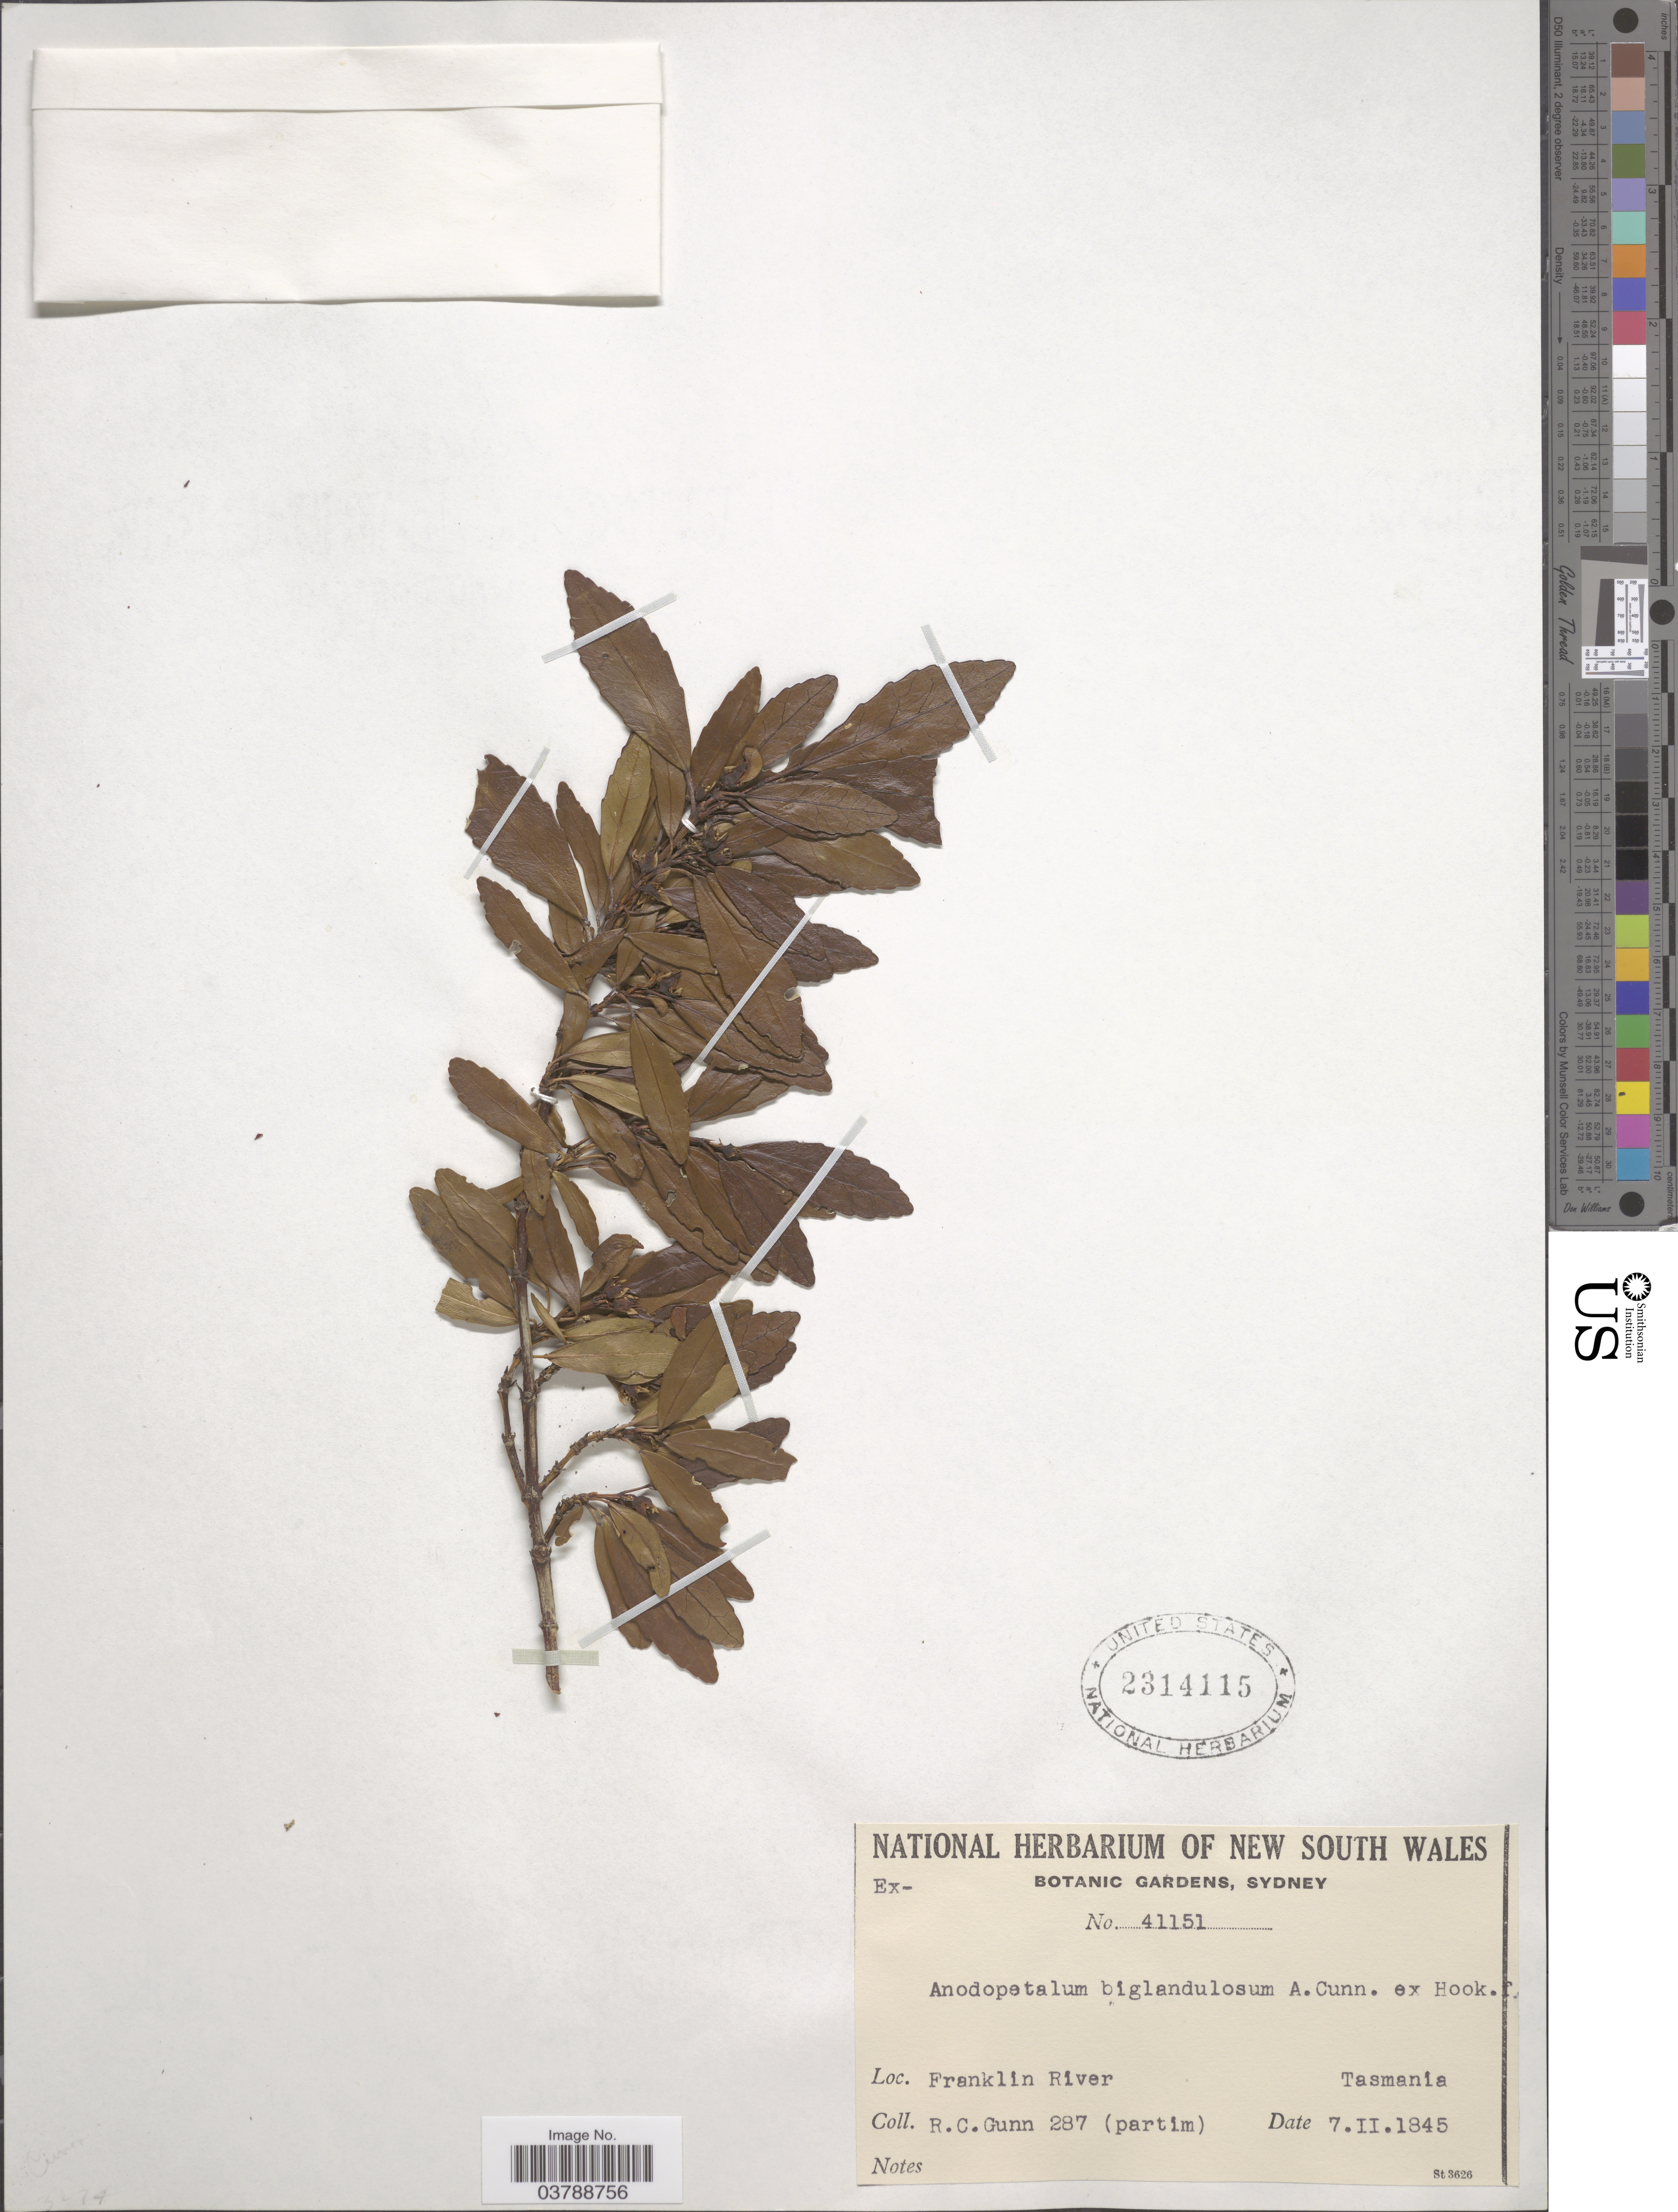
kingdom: Plantae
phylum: Tracheophyta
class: Magnoliopsida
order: Oxalidales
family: Cunoniaceae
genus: Anodopetalum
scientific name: Anodopetalum biglandulosum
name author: (A. Cunn. ex Hook.) Hook. f.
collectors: R. Gunn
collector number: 287(partim)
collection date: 1845-02-07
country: Australia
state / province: Tasmania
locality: Franklin River.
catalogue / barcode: US 2314115